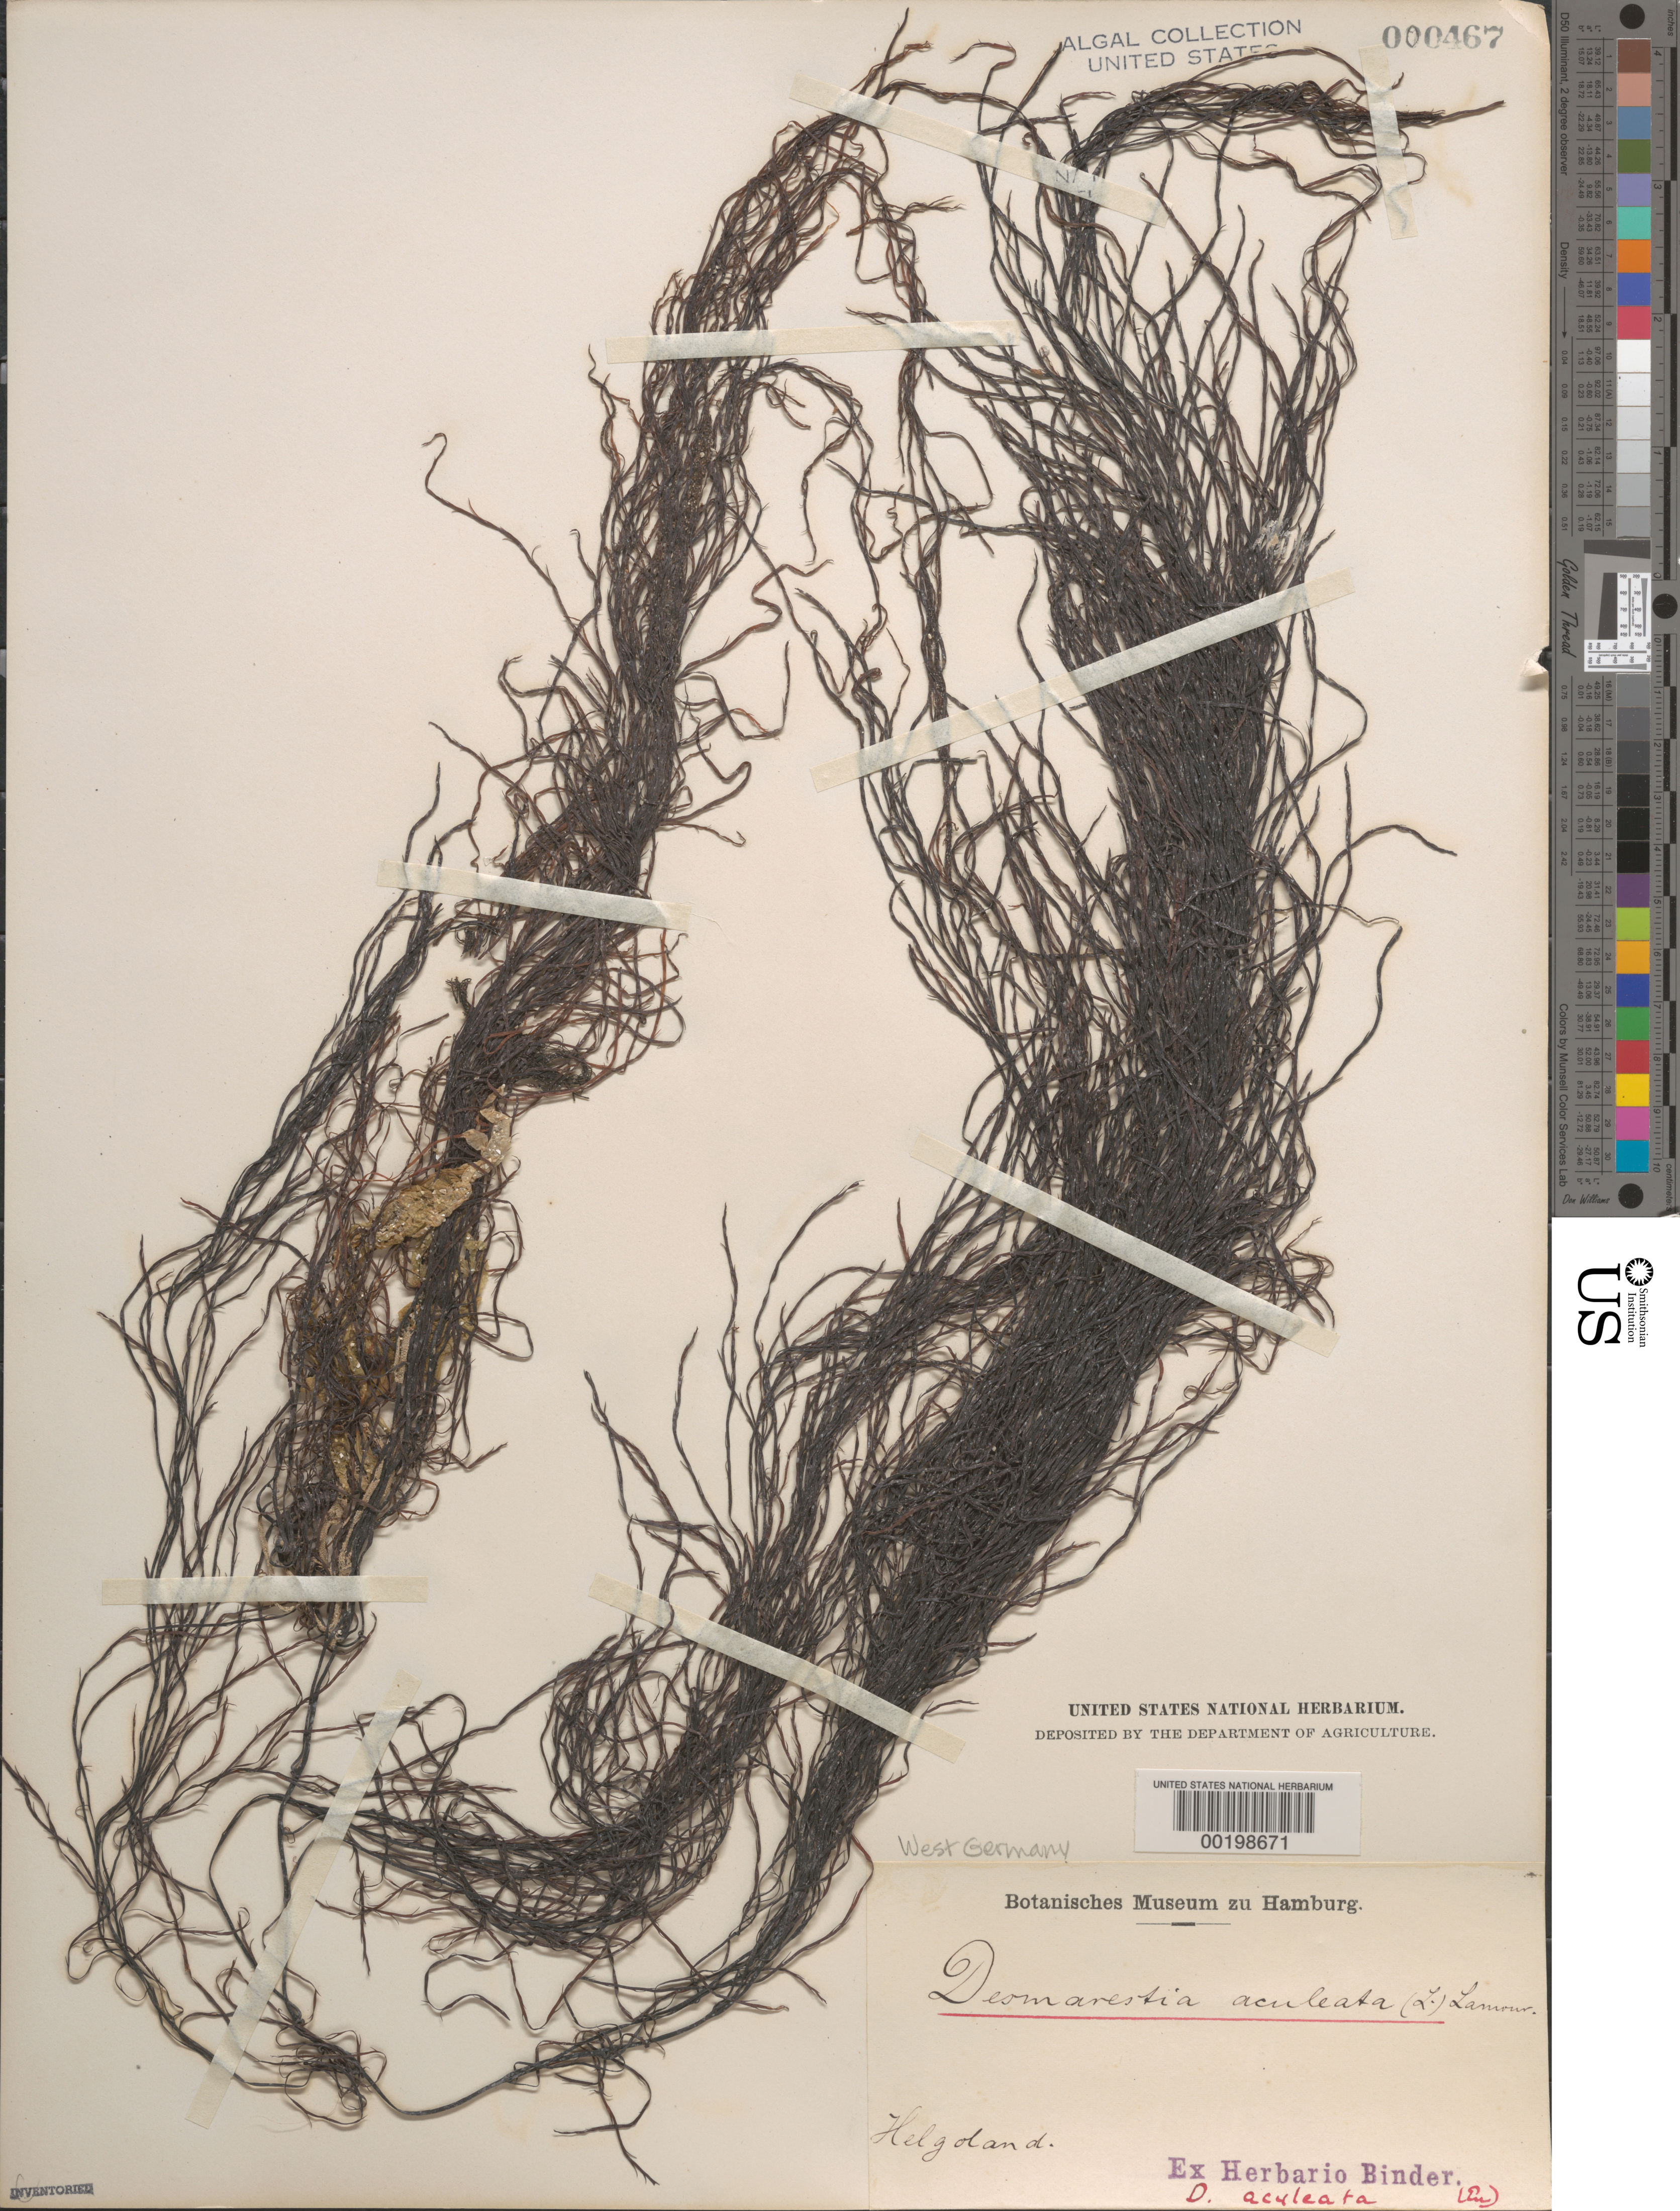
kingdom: Chromista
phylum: Ochrophyta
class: Phaeophyceae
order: Desmarestiales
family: Desmarestiaceae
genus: Desmarestia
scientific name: Desmarestia aculeata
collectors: F. Binder (herbarium)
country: Germany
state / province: Schleswig-Holstein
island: Helgoland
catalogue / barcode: US 467